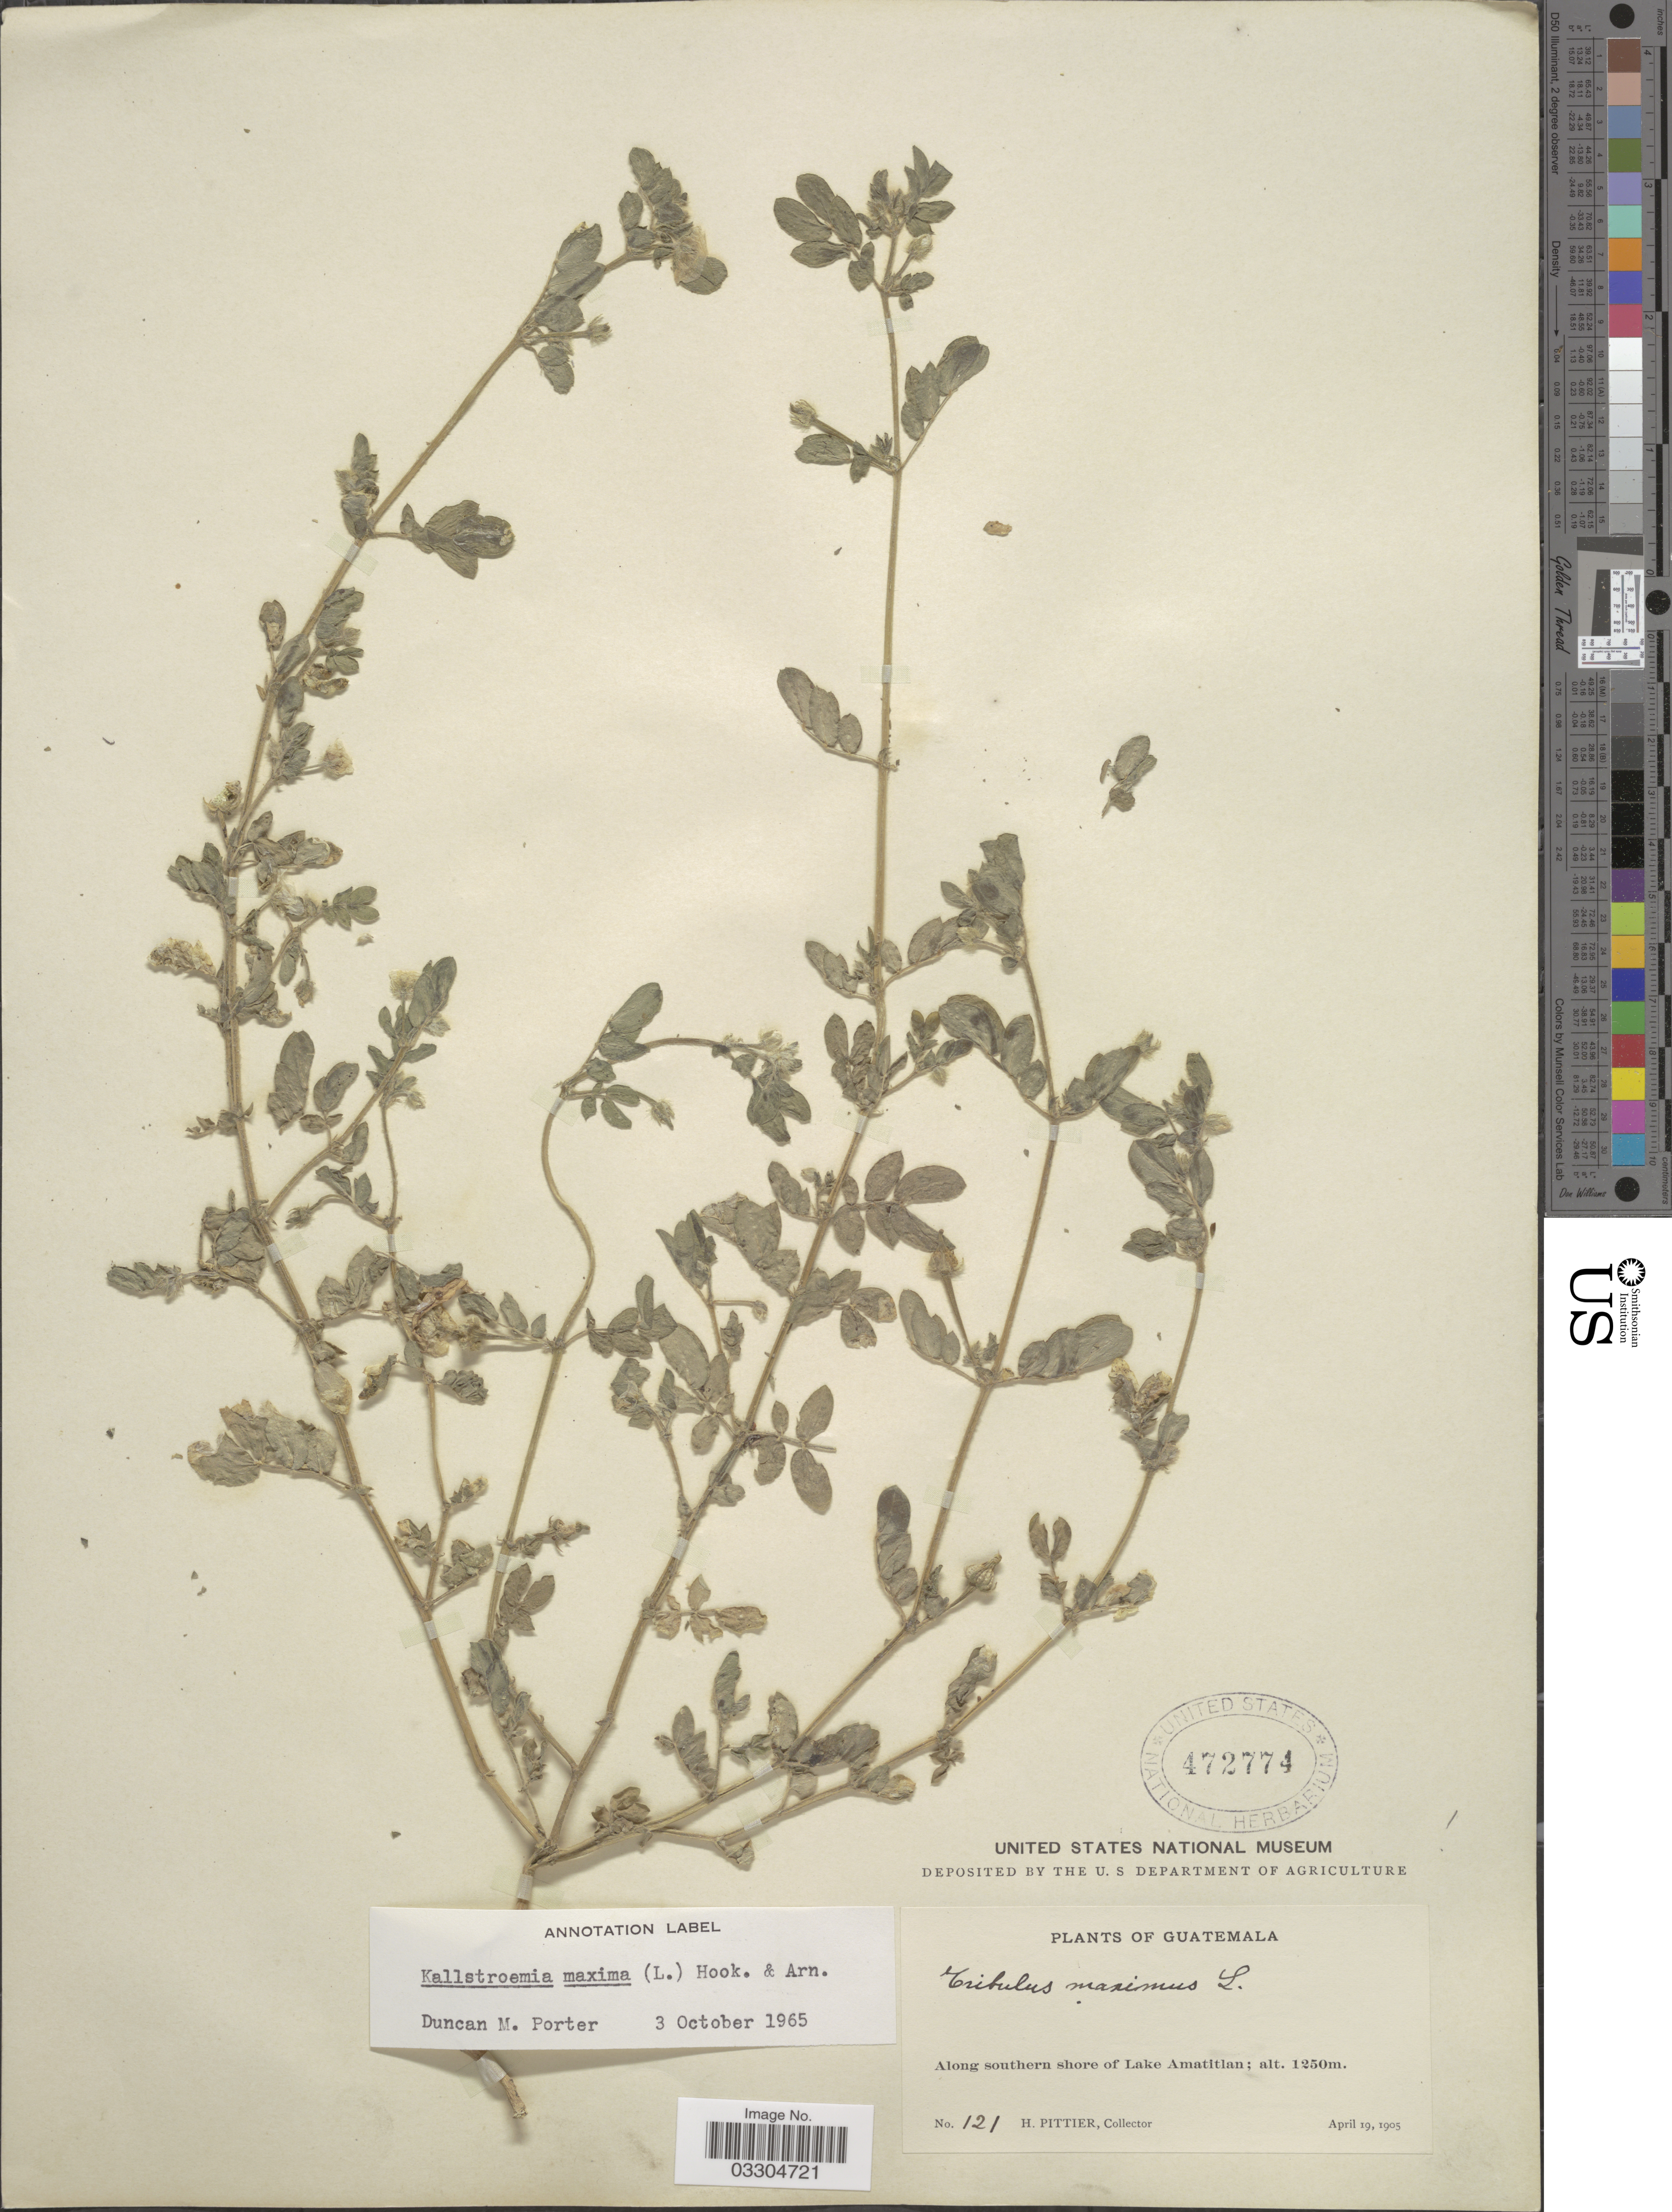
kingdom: Plantae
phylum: Tracheophyta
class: Magnoliopsida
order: Zygophyllales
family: Zygophyllaceae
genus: Kallstroemia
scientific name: Kallstroemia maxima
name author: (L.) Hook. & Arn.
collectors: H. F. Pittier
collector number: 121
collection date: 1905-04-19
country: Guatemala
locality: Along southern shore of Lake Amatitlan.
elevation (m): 1250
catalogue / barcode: US 472774